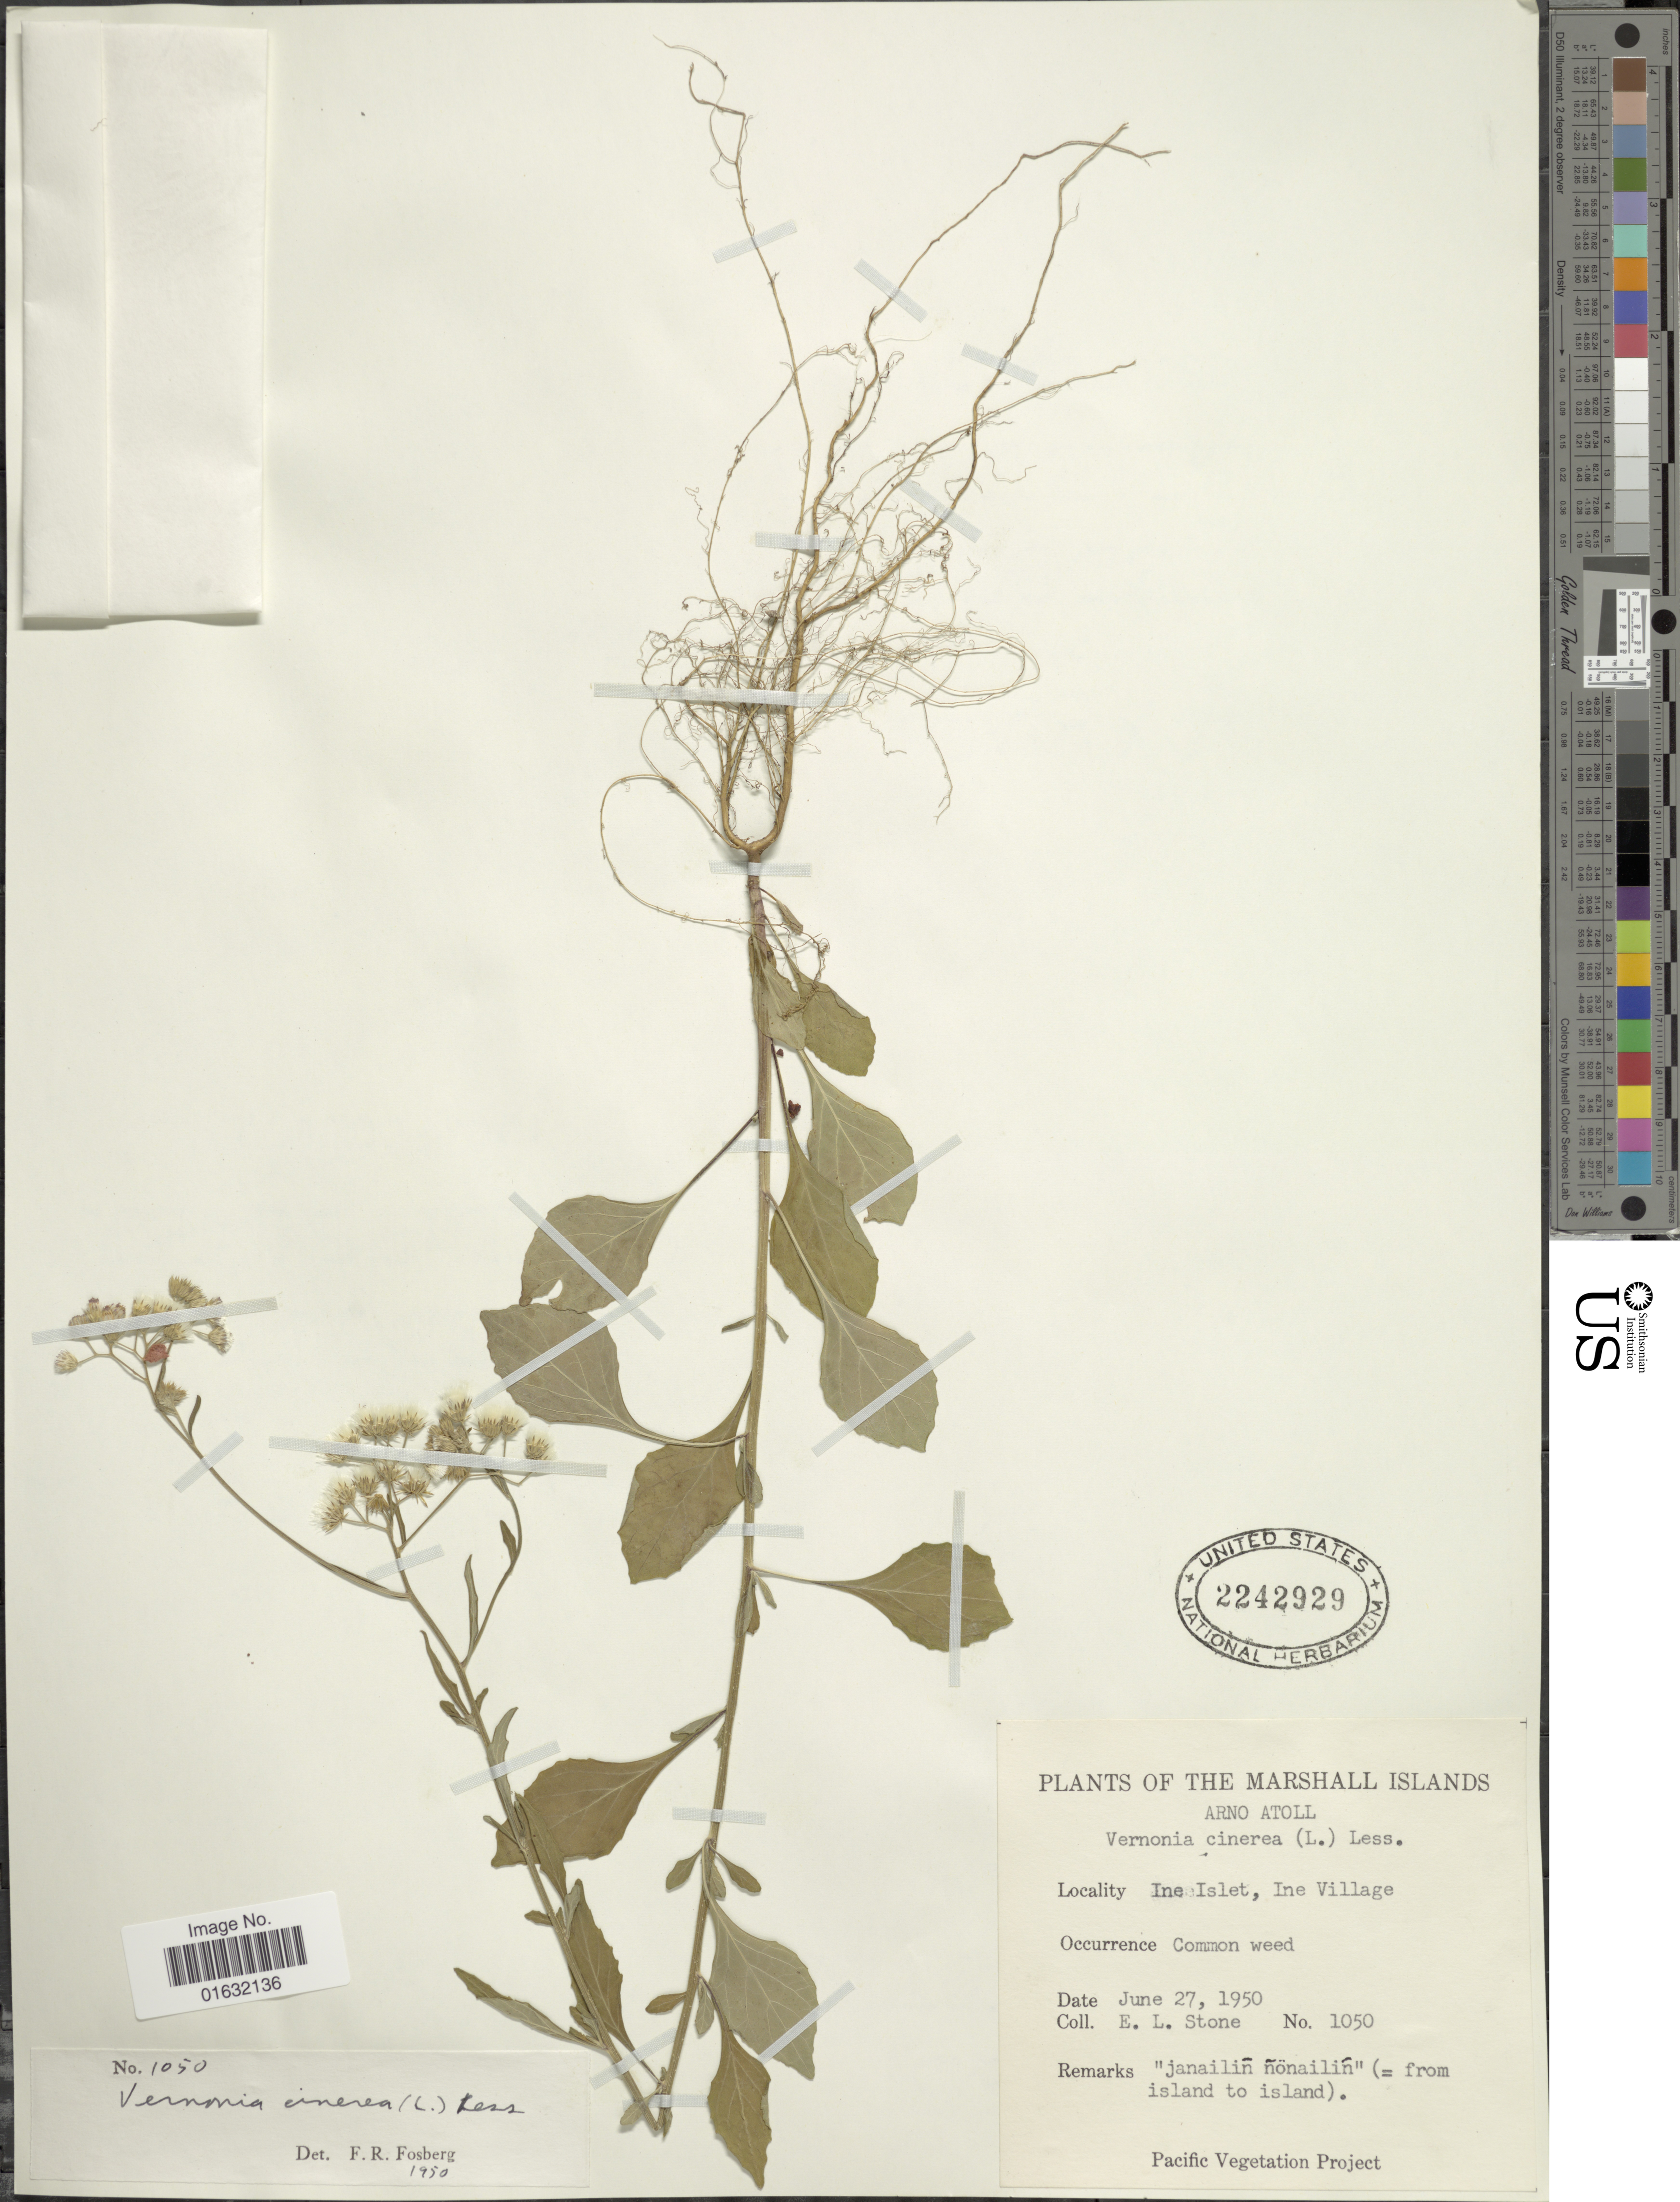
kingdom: Plantae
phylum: Tracheophyta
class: Magnoliopsida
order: Asterales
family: Asteraceae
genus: Cyanthillium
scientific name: Cyanthillium cinereum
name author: (L.) H. Rob.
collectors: E. L. Stone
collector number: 1050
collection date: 1950-06-27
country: Marshall Islands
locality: The Marshall Islands, Arno Atoll, Ine Islet, Ine Village.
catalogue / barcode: US 2242929